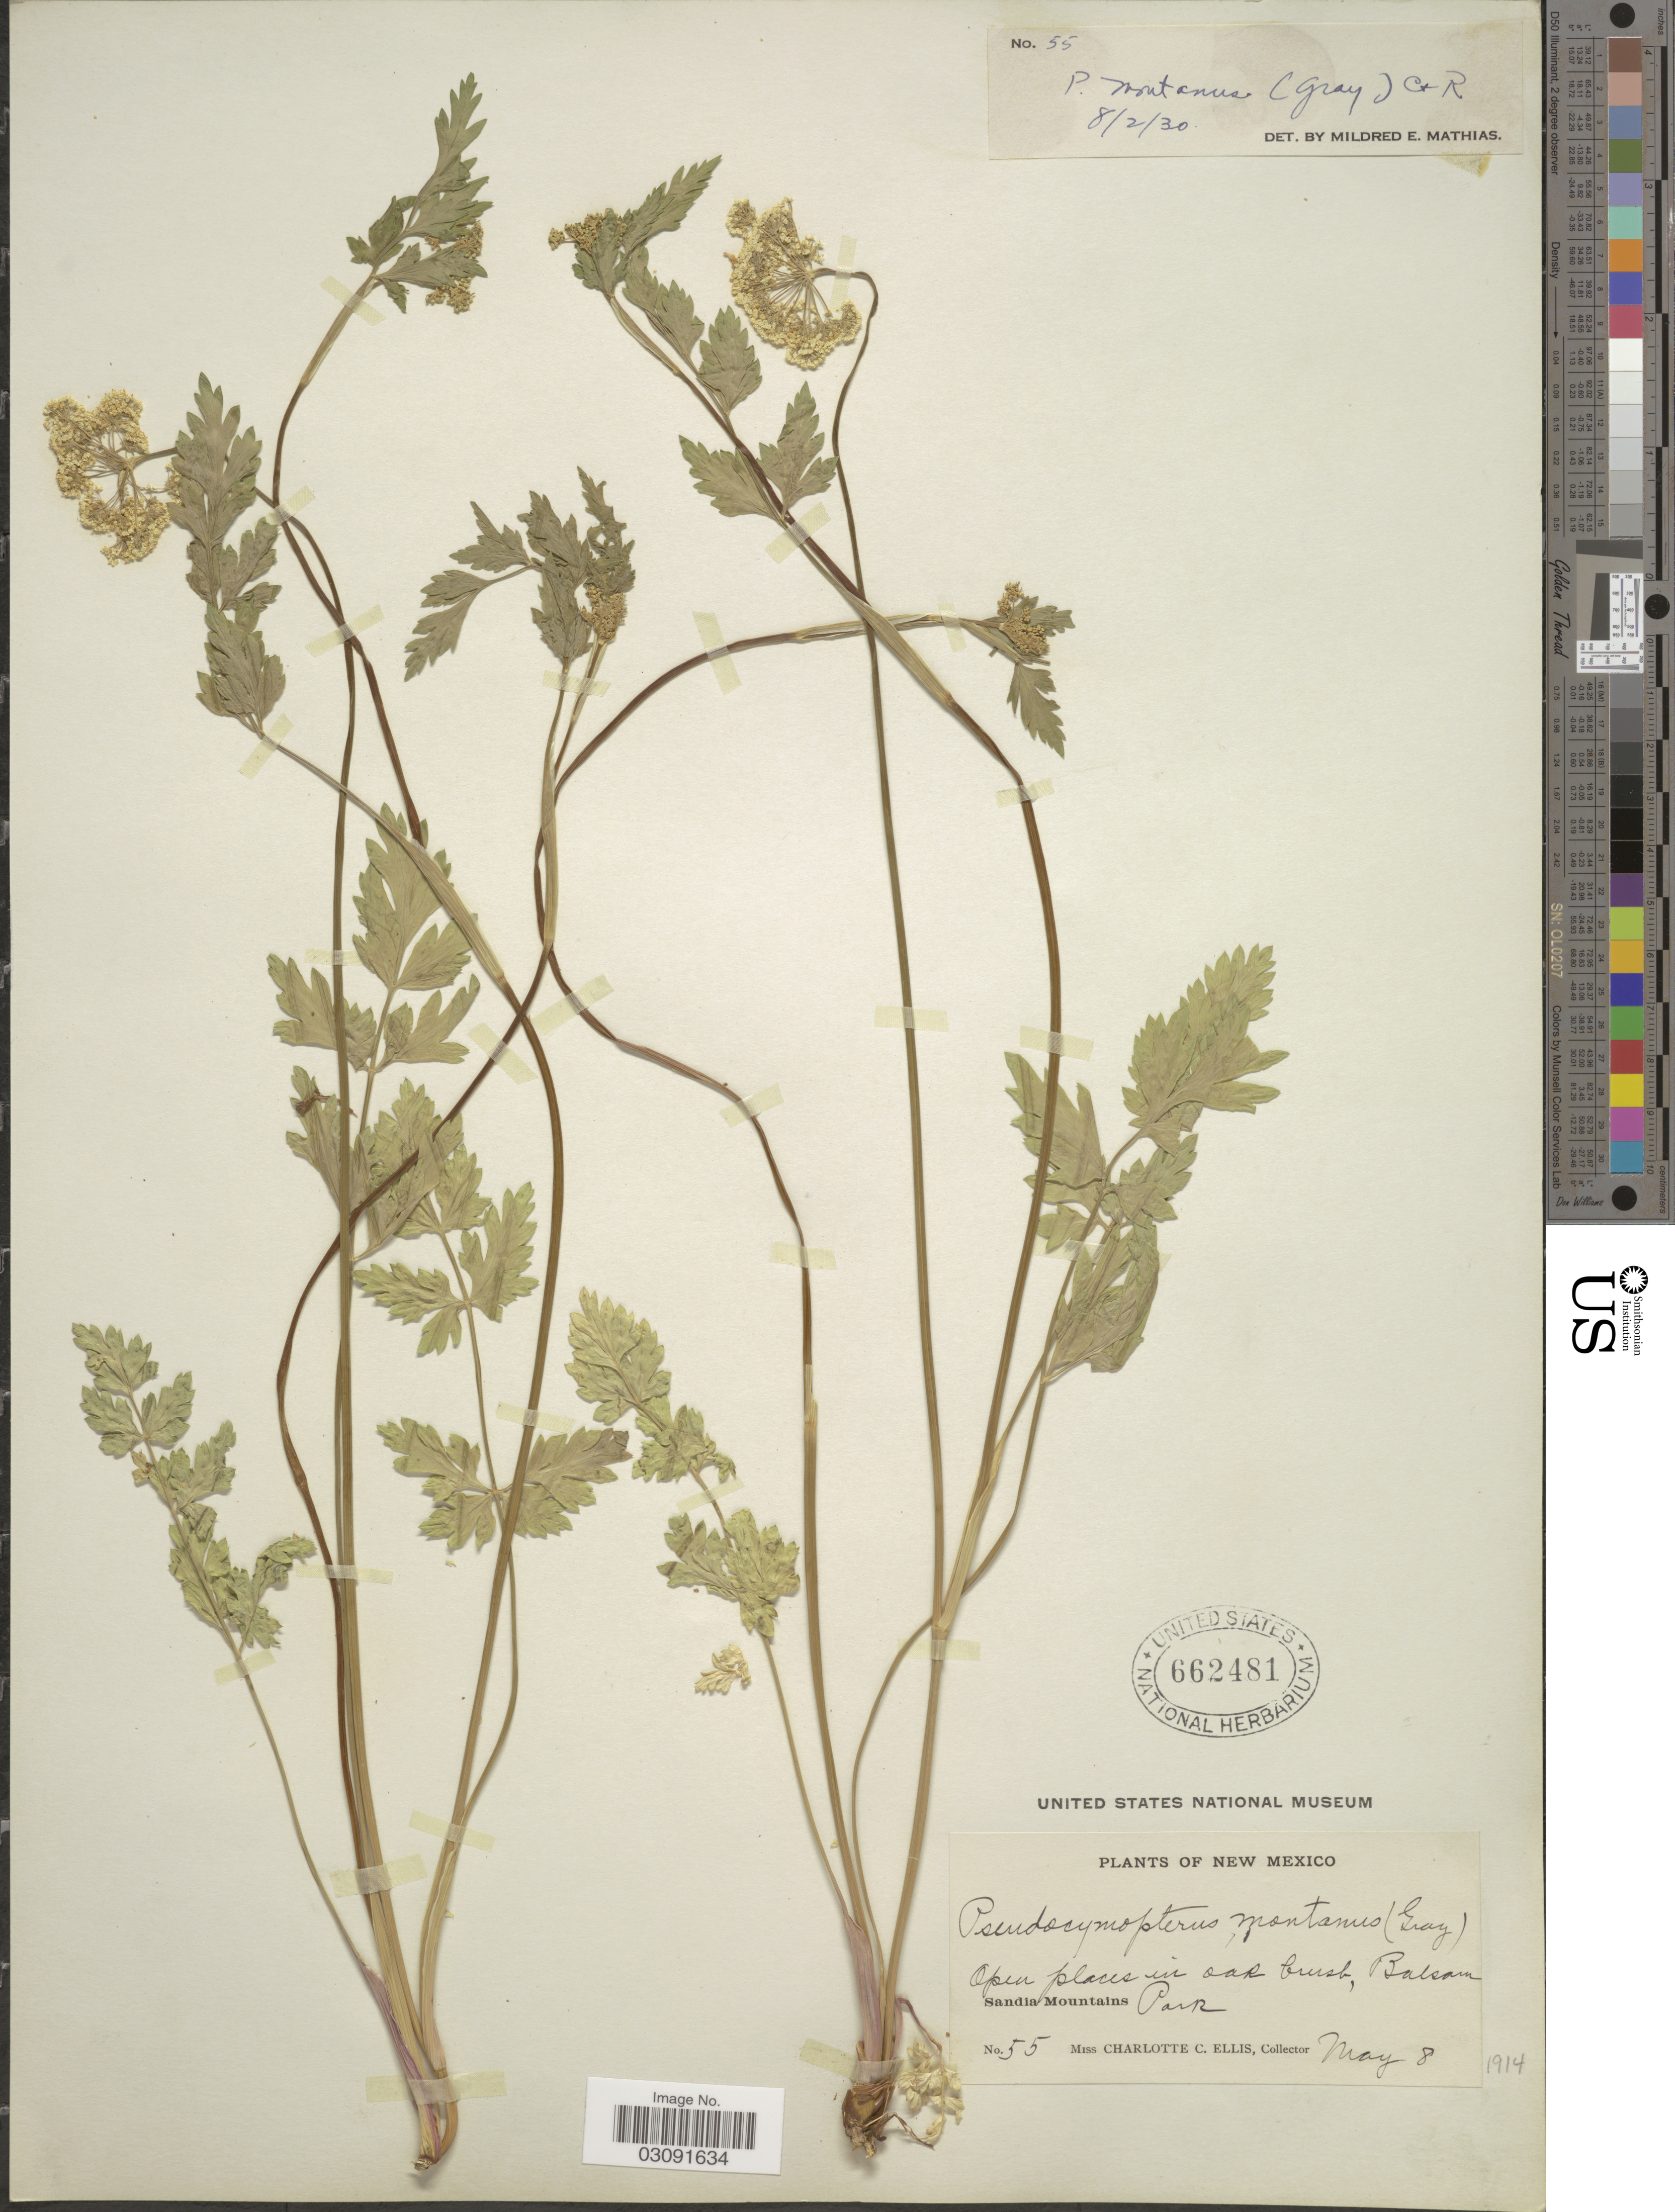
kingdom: Plantae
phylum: Tracheophyta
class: Magnoliopsida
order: Apiales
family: Apiaceae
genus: Pseudocymopterus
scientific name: Pseudocymopterus montanus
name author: (A. Gray) J.M. Coult. & Rose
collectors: C. C. Ellis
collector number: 55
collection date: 1914-05-08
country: United States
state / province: New Mexico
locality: Open places in oak brush, Balsam Park, Sandia Mountains.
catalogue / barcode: US 662481